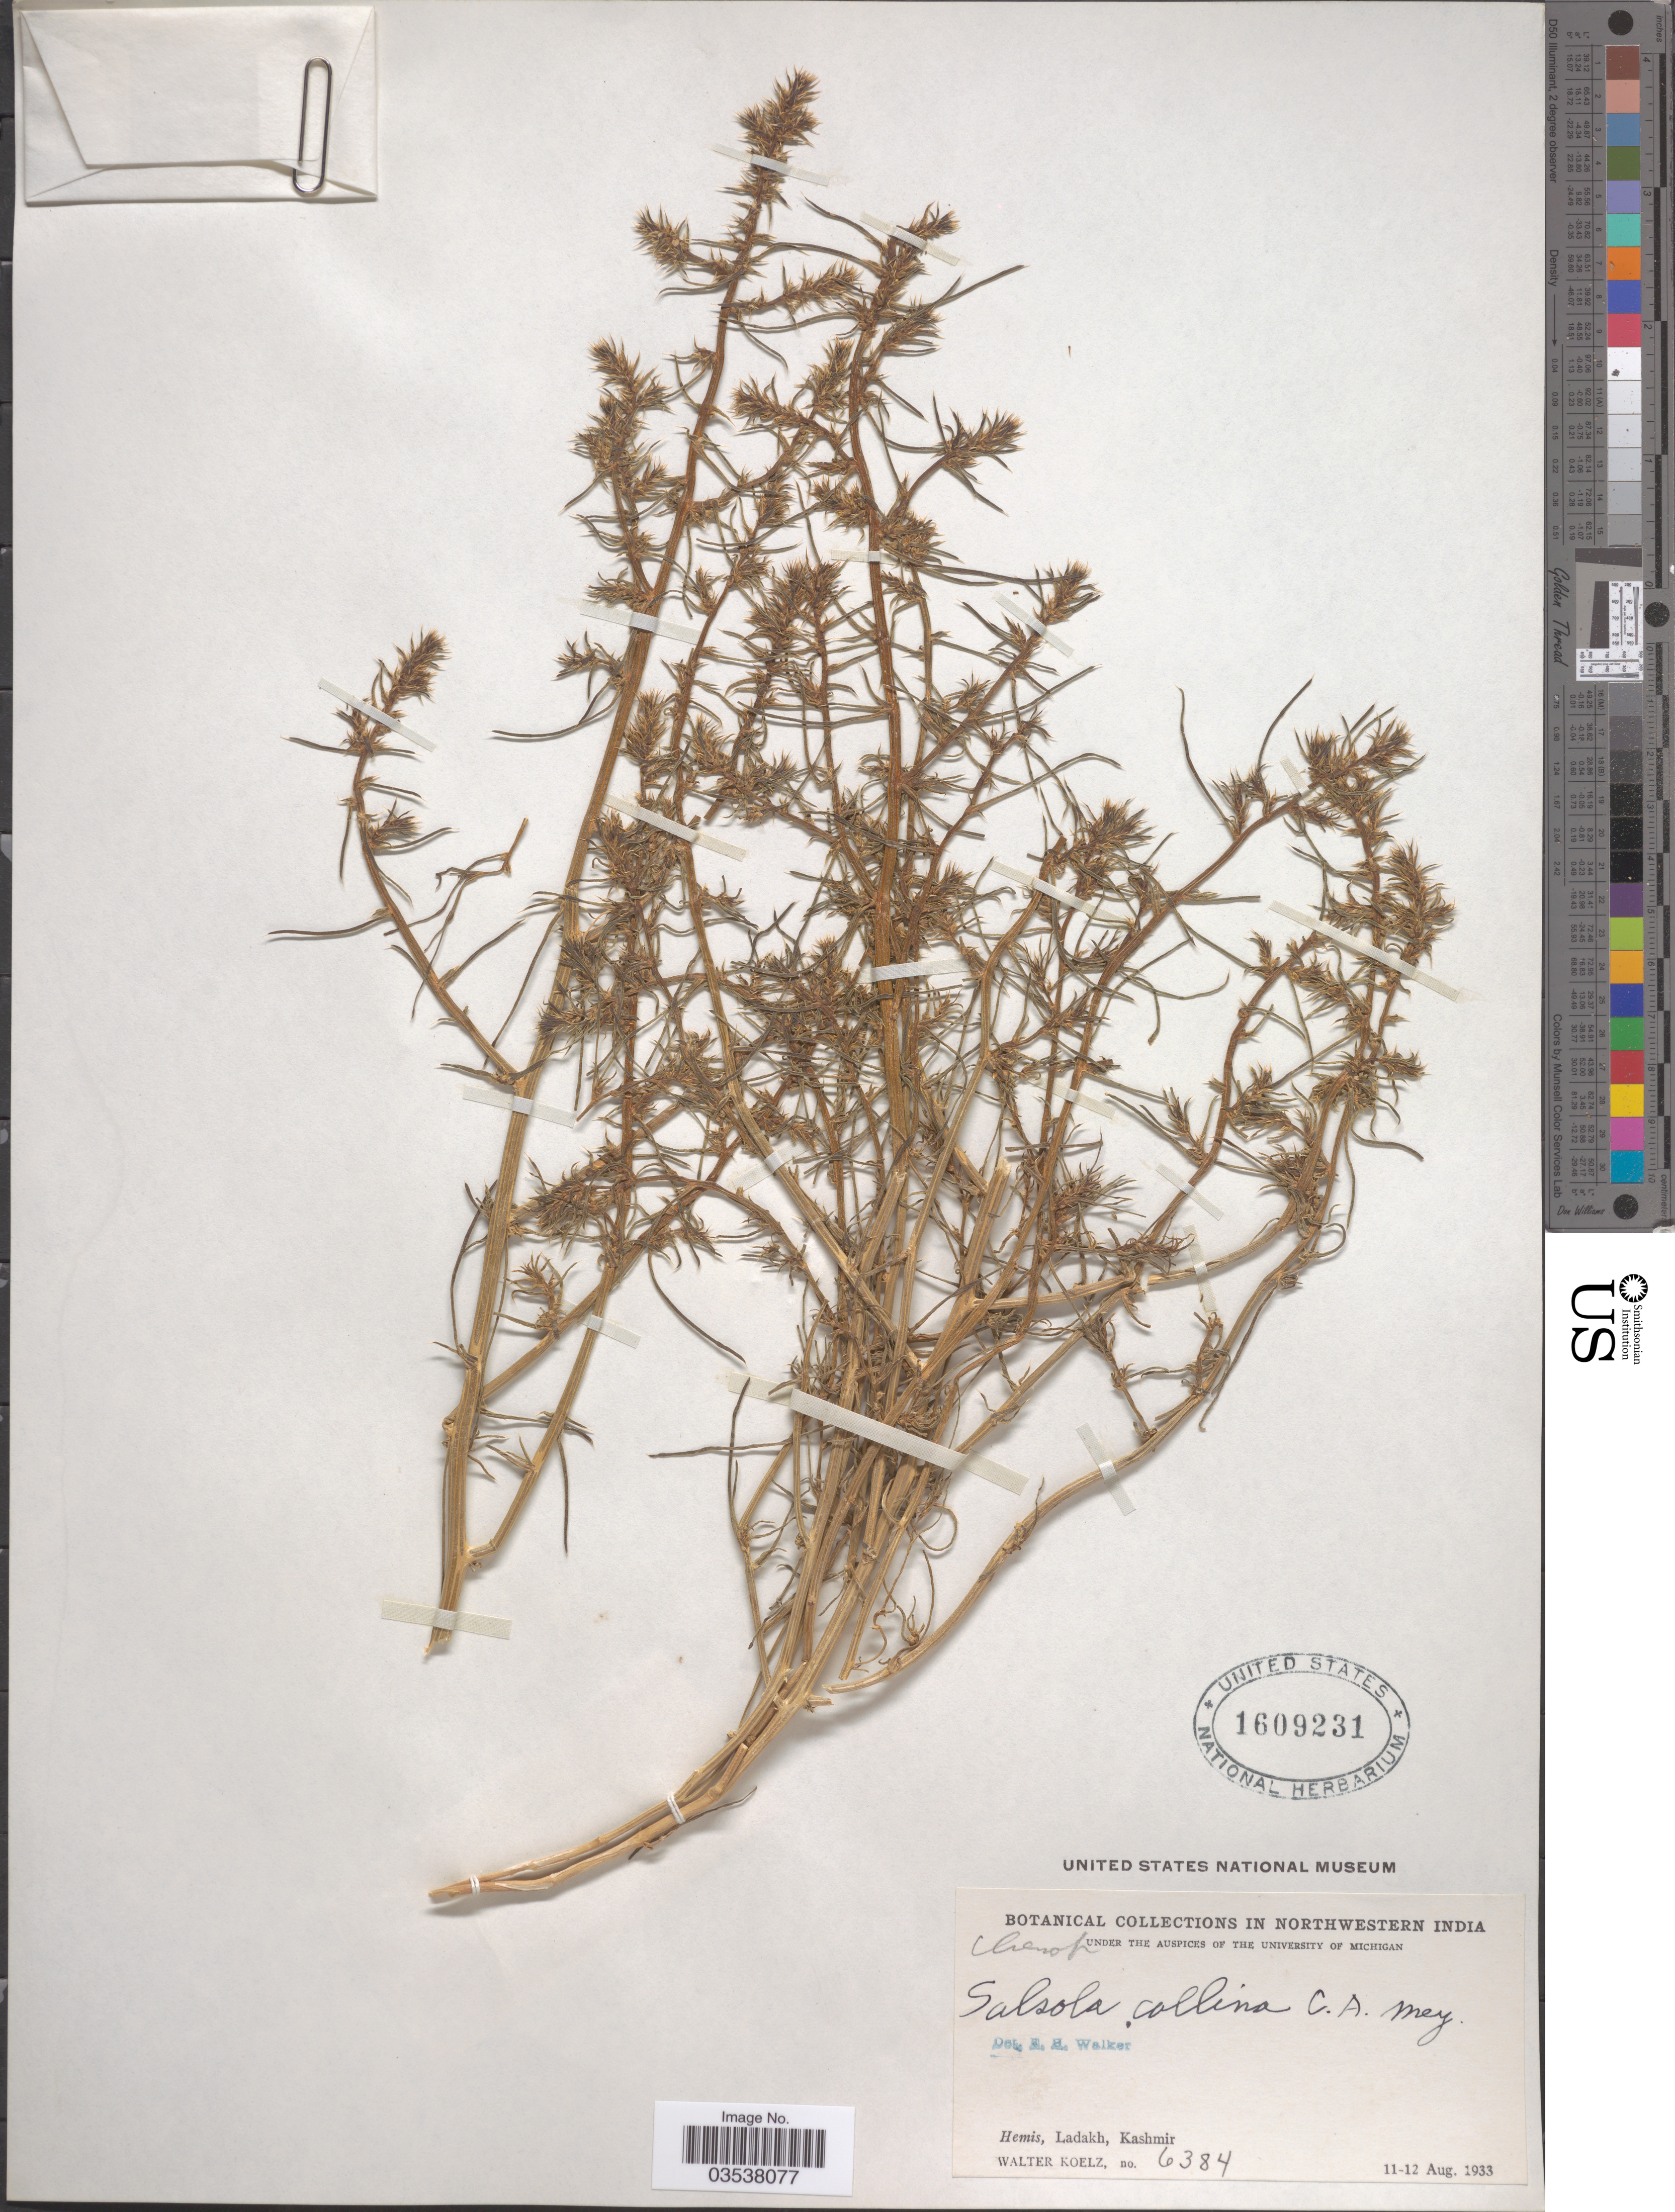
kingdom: Plantae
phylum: Tracheophyta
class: Magnoliopsida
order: Caryophyllales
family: Amaranthaceae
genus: Salsola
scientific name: Salsola collina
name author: Pall.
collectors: W. N. Koelz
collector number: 6384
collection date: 1933-08-11/1933-08-12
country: India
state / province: Jammu and Kashmir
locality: Northwestern India. Hemis, Ladakh, Kashmir.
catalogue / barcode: US 1609231